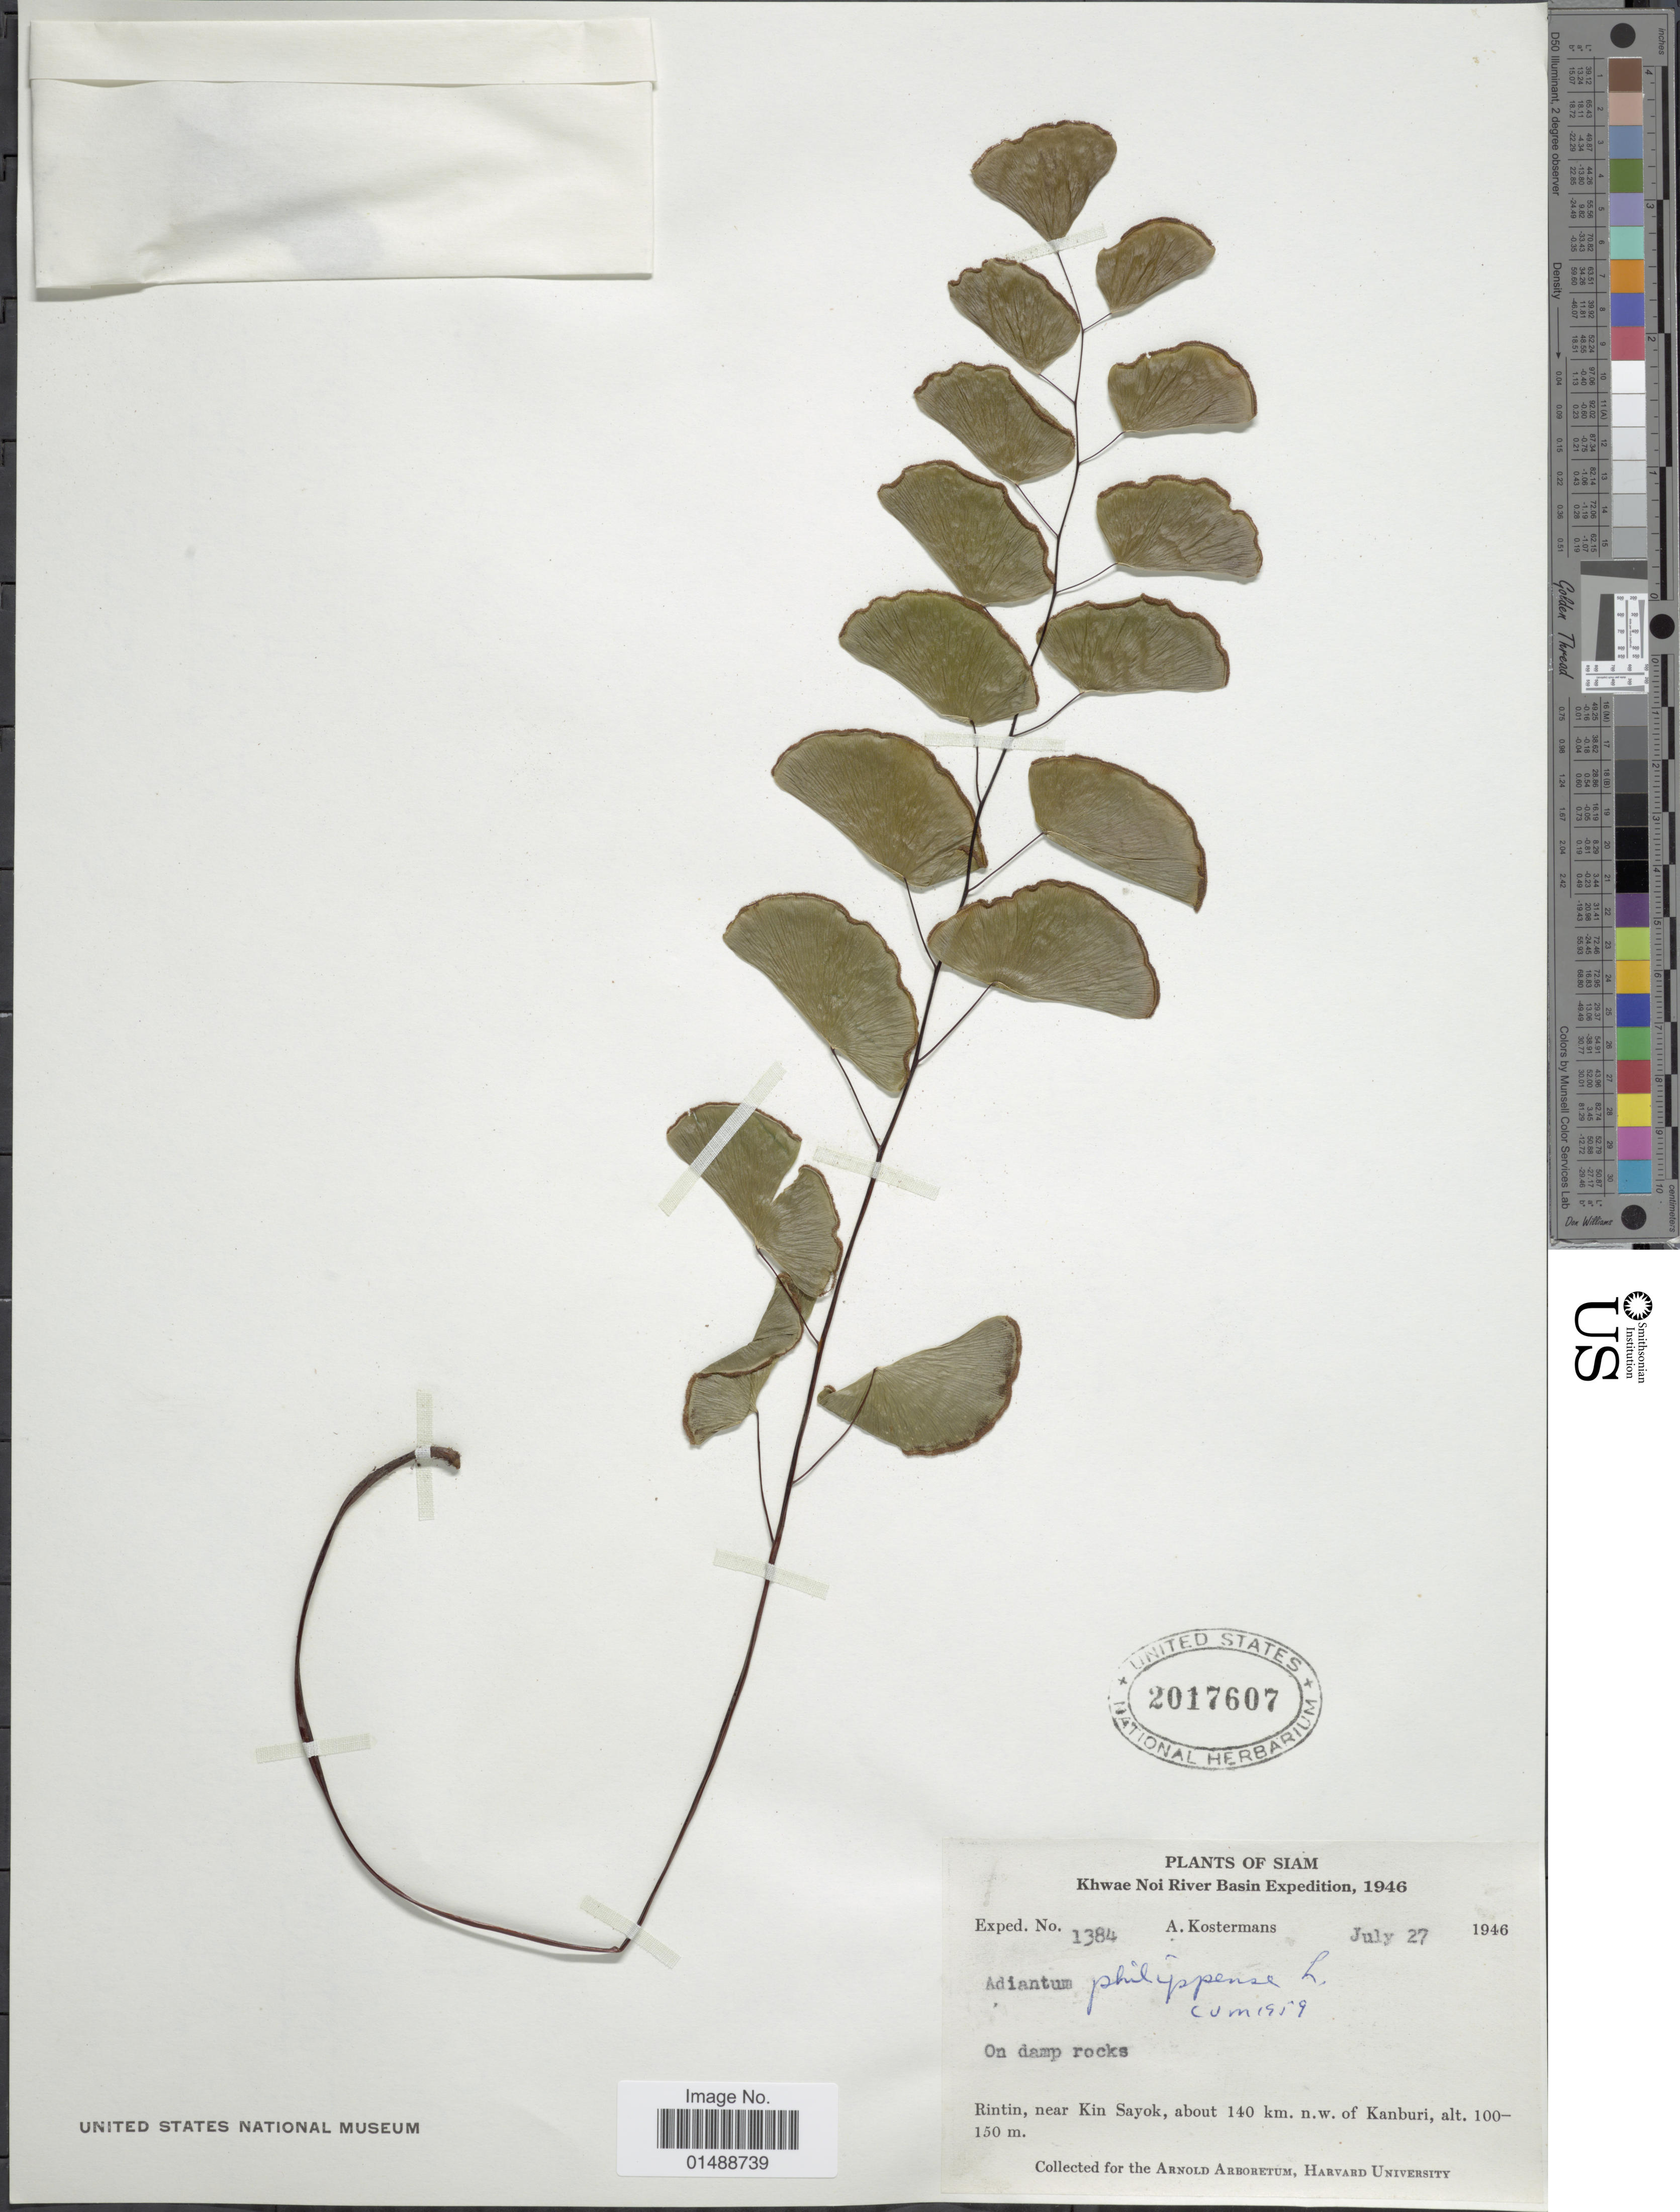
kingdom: Plantae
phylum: Tracheophyta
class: Polypodiopsida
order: Polypodiales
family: Pteridaceae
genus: Adiantum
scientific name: Adiantum philippense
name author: L.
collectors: A. J. G. Kostermans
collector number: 1384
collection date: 1946-07-27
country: Thailand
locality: Siam, Rintin, near Kin Sayok, about 140 km. n. w. of Kamburi.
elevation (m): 100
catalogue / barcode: US 2017607